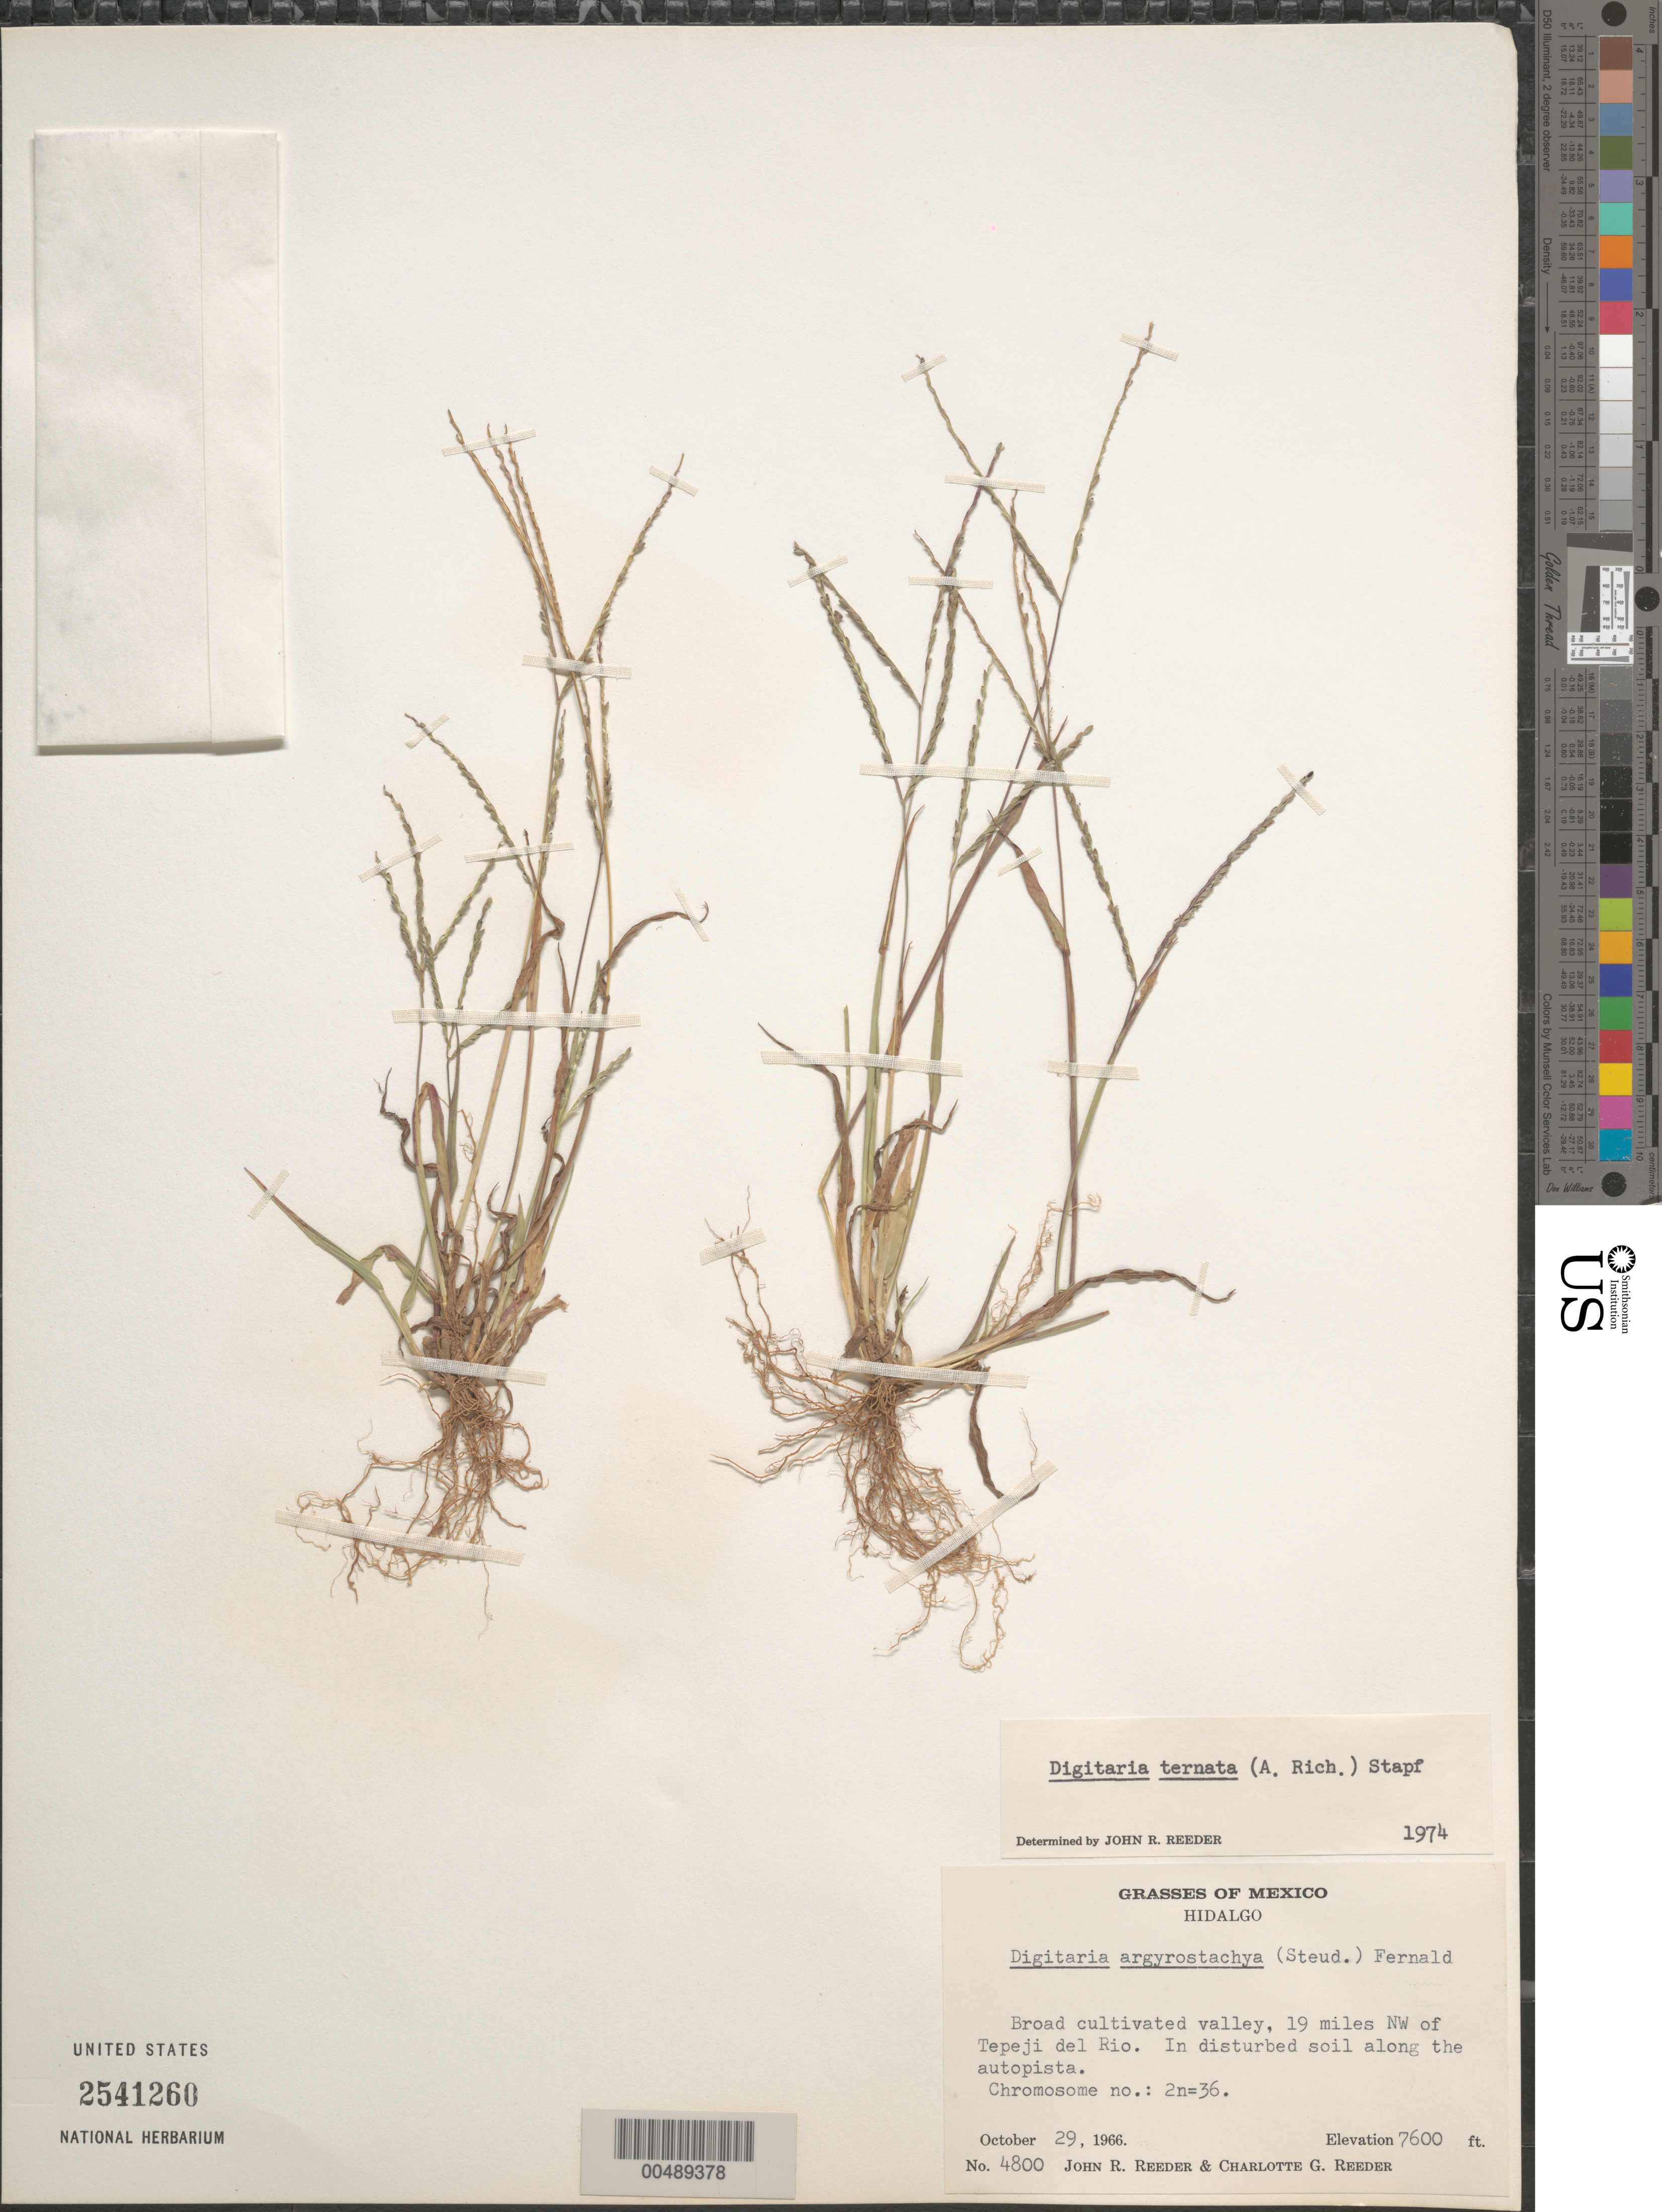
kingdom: Plantae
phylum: Tracheophyta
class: Liliopsida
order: Poales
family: Poaceae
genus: Digitaria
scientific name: Digitaria ternata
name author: (Hochr. ex A. Rich.) Stapf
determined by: Reeder, J. R., (UNITED STATES)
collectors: J. R. Reeder & C. G. Reeder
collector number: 4800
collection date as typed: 29 Oct 1966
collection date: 1966-10-29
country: Mexico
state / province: Hidalgo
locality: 19 mi NW of Tepeji del Rio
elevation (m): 2316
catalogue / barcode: US 2541260